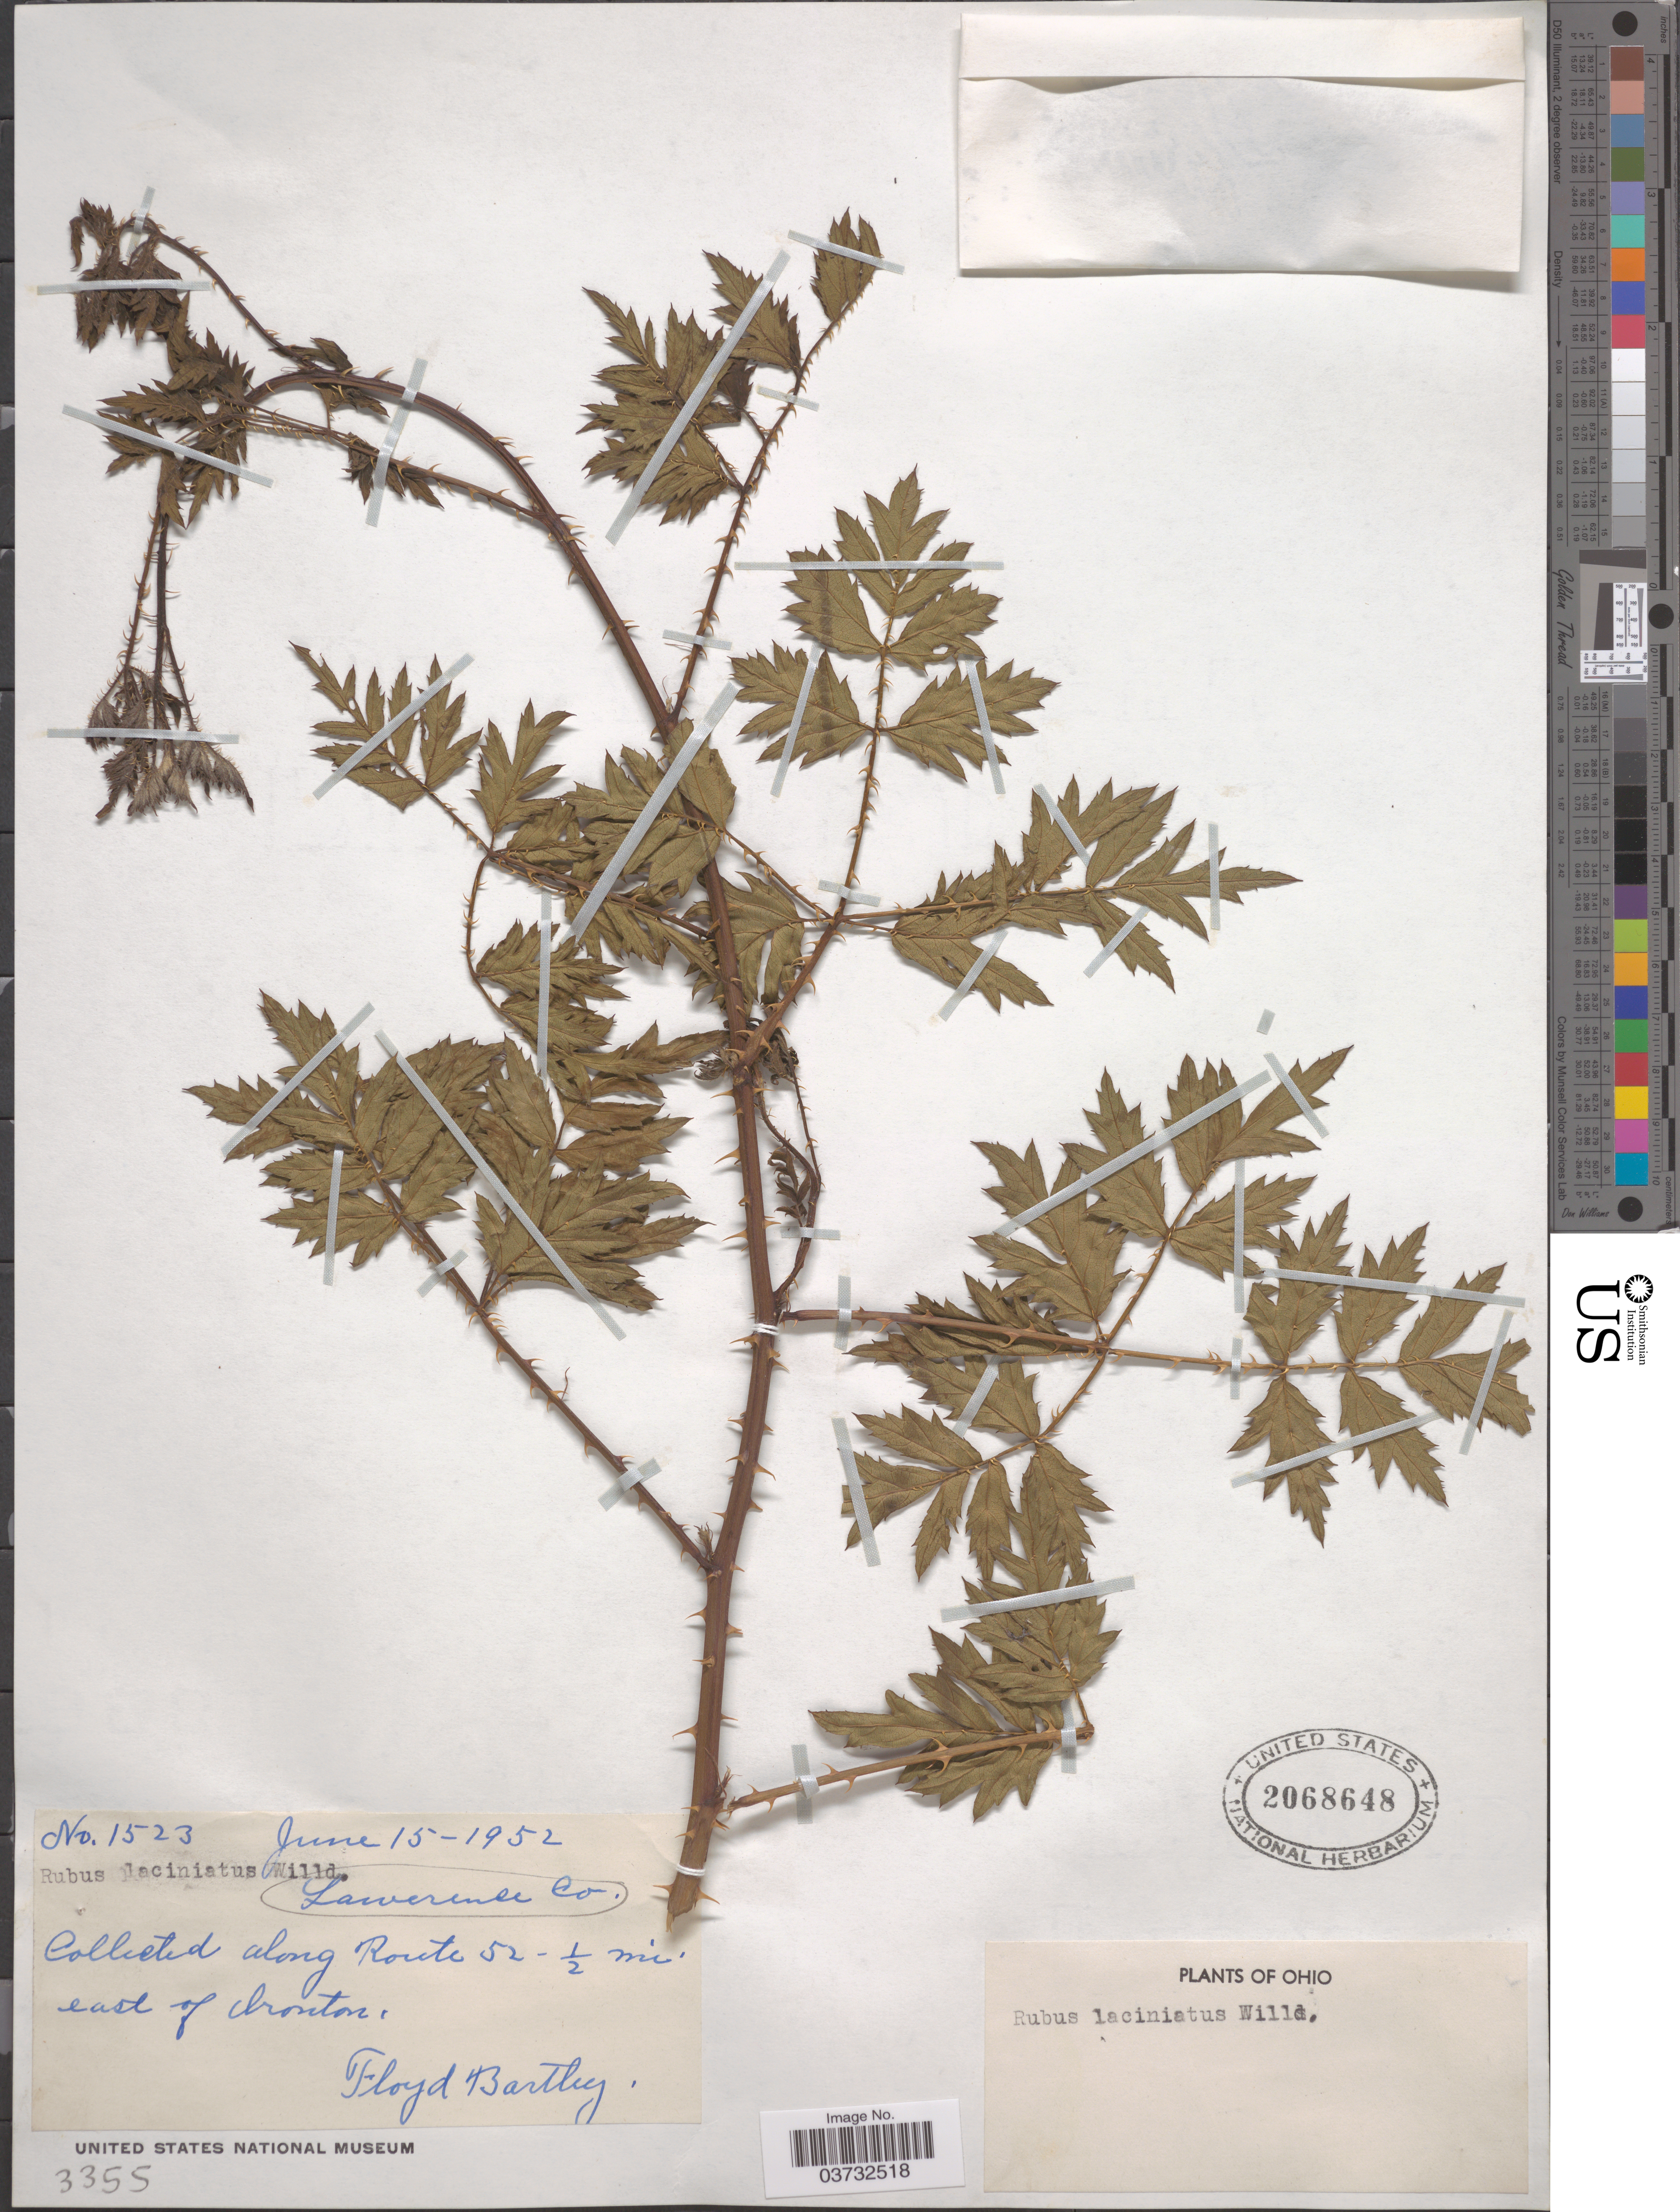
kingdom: Plantae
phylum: Tracheophyta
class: Magnoliopsida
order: Rosales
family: Rosaceae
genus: Rubus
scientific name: Rubus laciniatus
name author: Willd.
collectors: F. Bartley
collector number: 1523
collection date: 1952-06-15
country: United States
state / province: Ohio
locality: Lawerence Co. Along Route 52-½ mi. east of Ironton.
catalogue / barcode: US 2068648